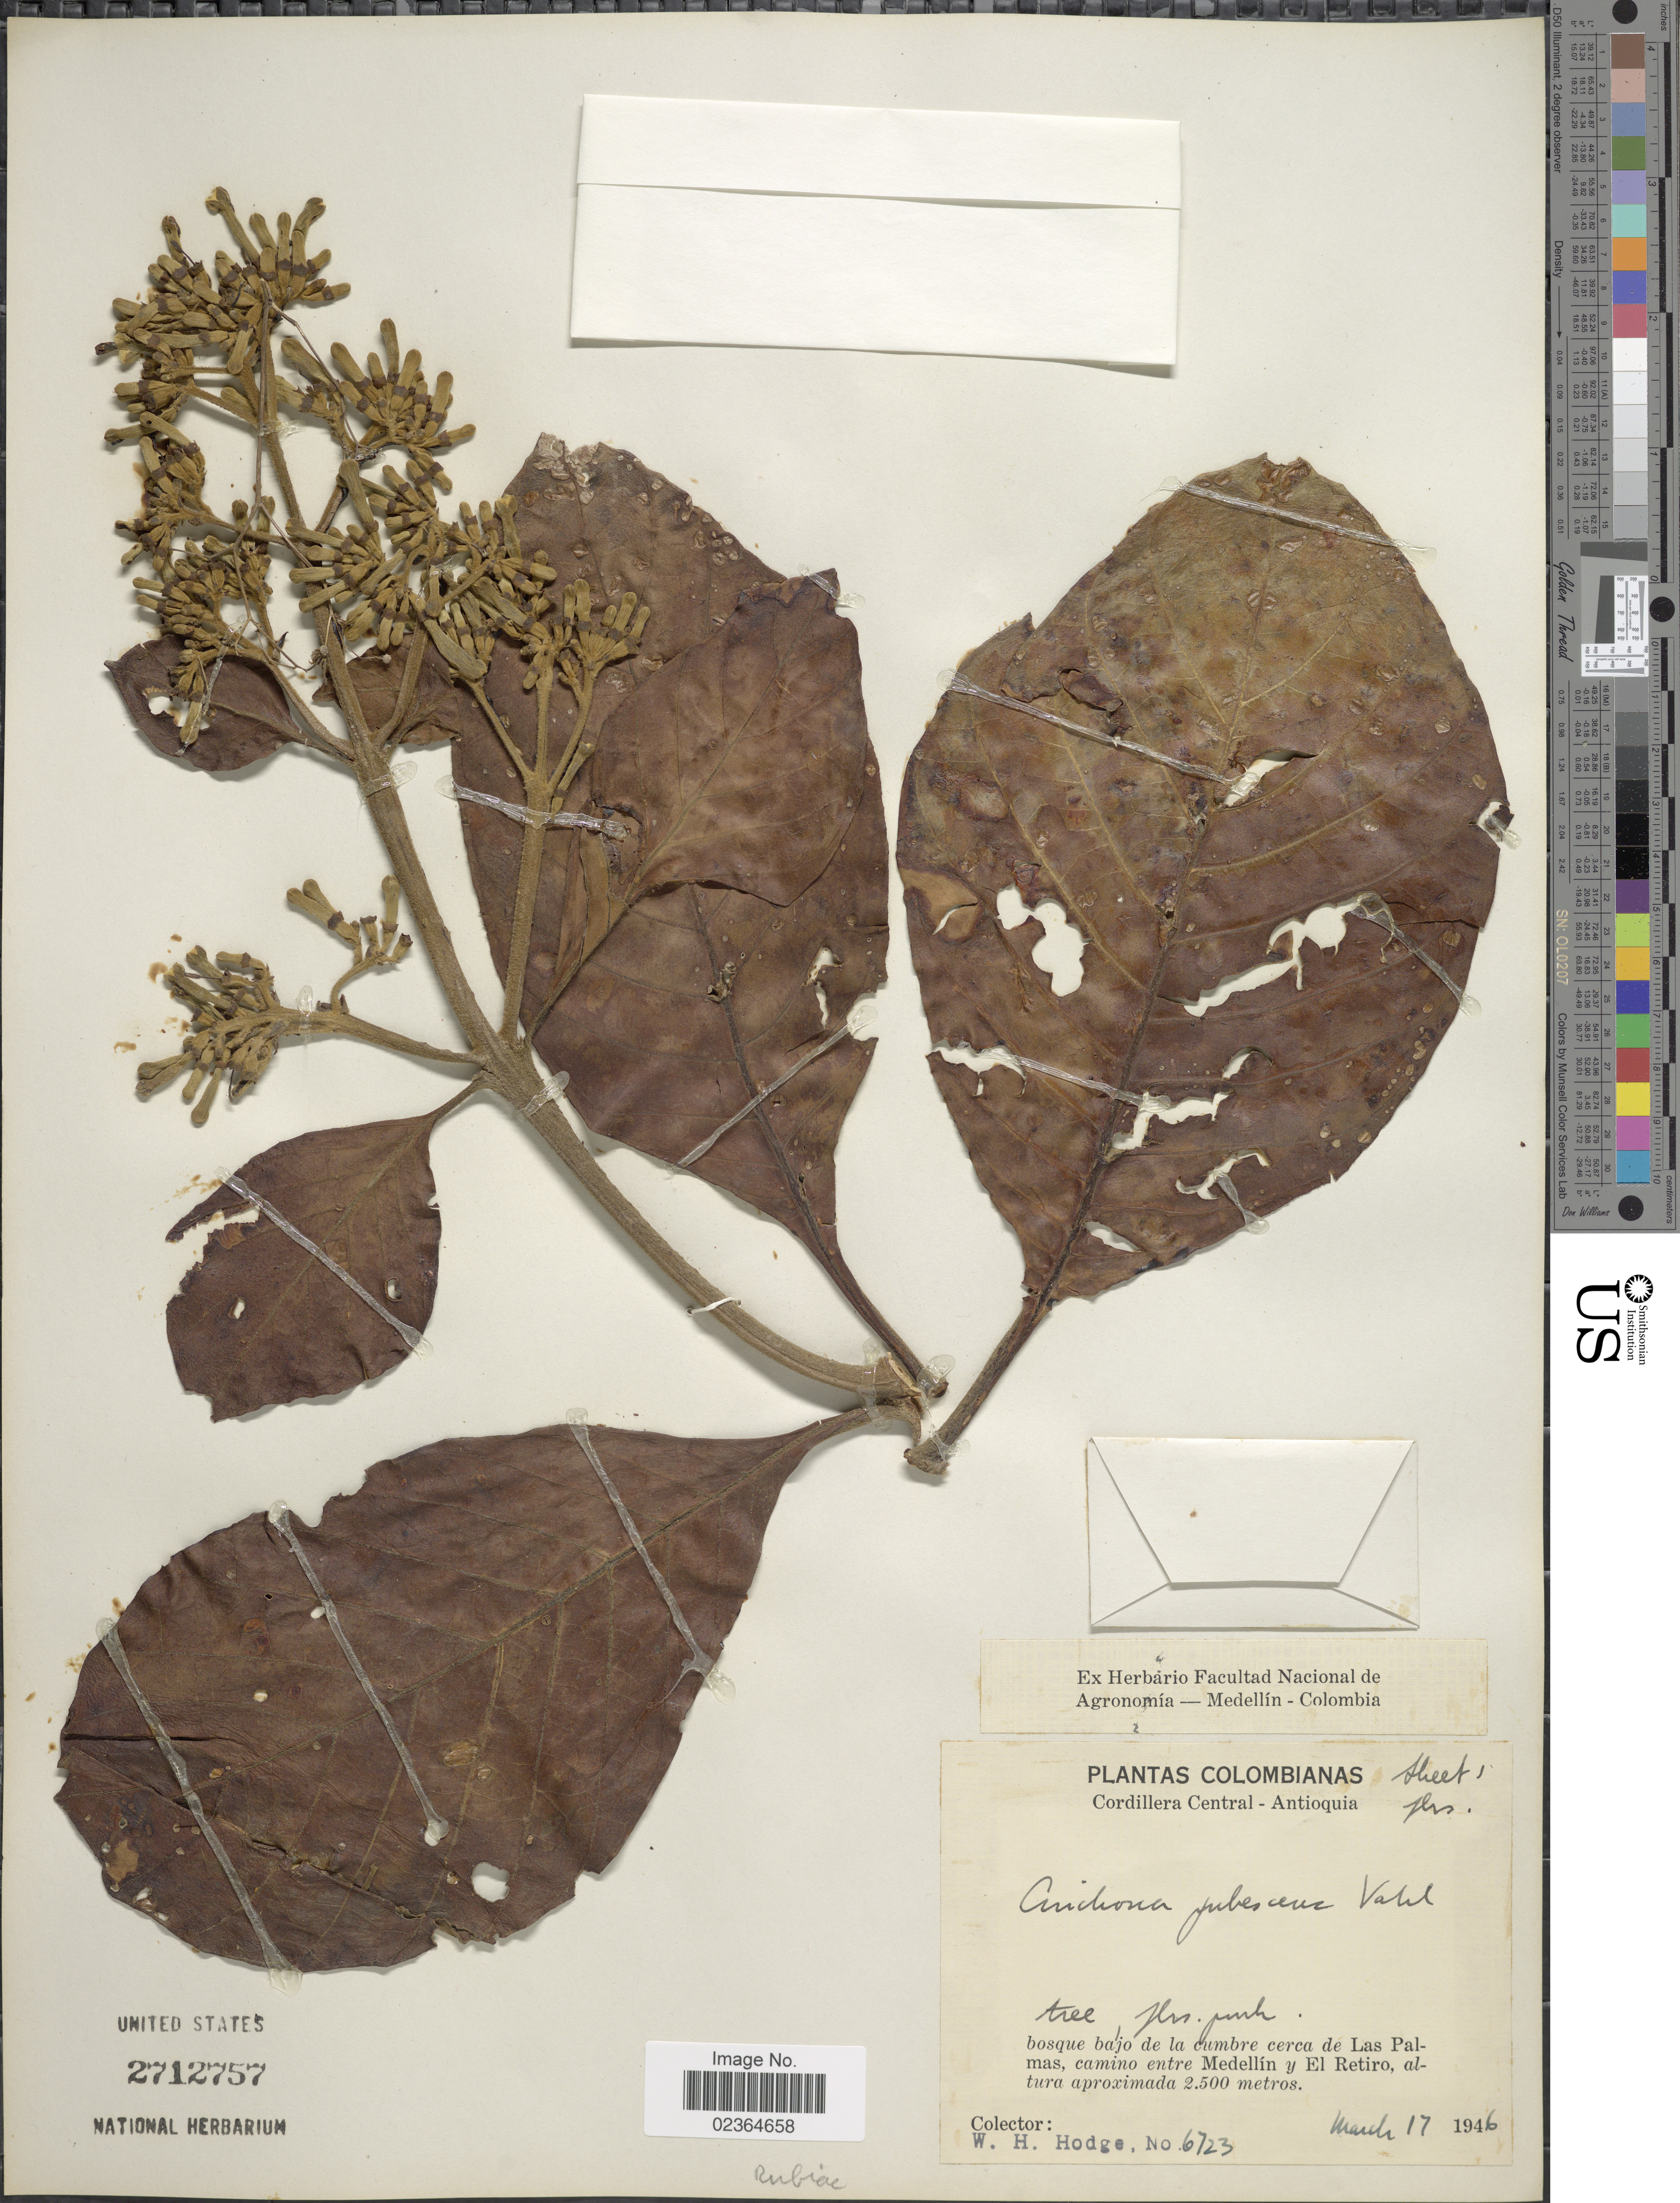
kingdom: Plantae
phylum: Tracheophyta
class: Magnoliopsida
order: Gentianales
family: Rubiaceae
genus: Cinchona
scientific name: Cinchona pubescens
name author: Vahl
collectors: W. Hodge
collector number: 6723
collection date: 1946-03-17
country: Colombia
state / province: Antioquia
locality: Cordillera Central. bosque bajo de la cumbre cerca de Las Palmas, camino entre Medellín y El Retiro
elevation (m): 2500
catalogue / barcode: US 2712757